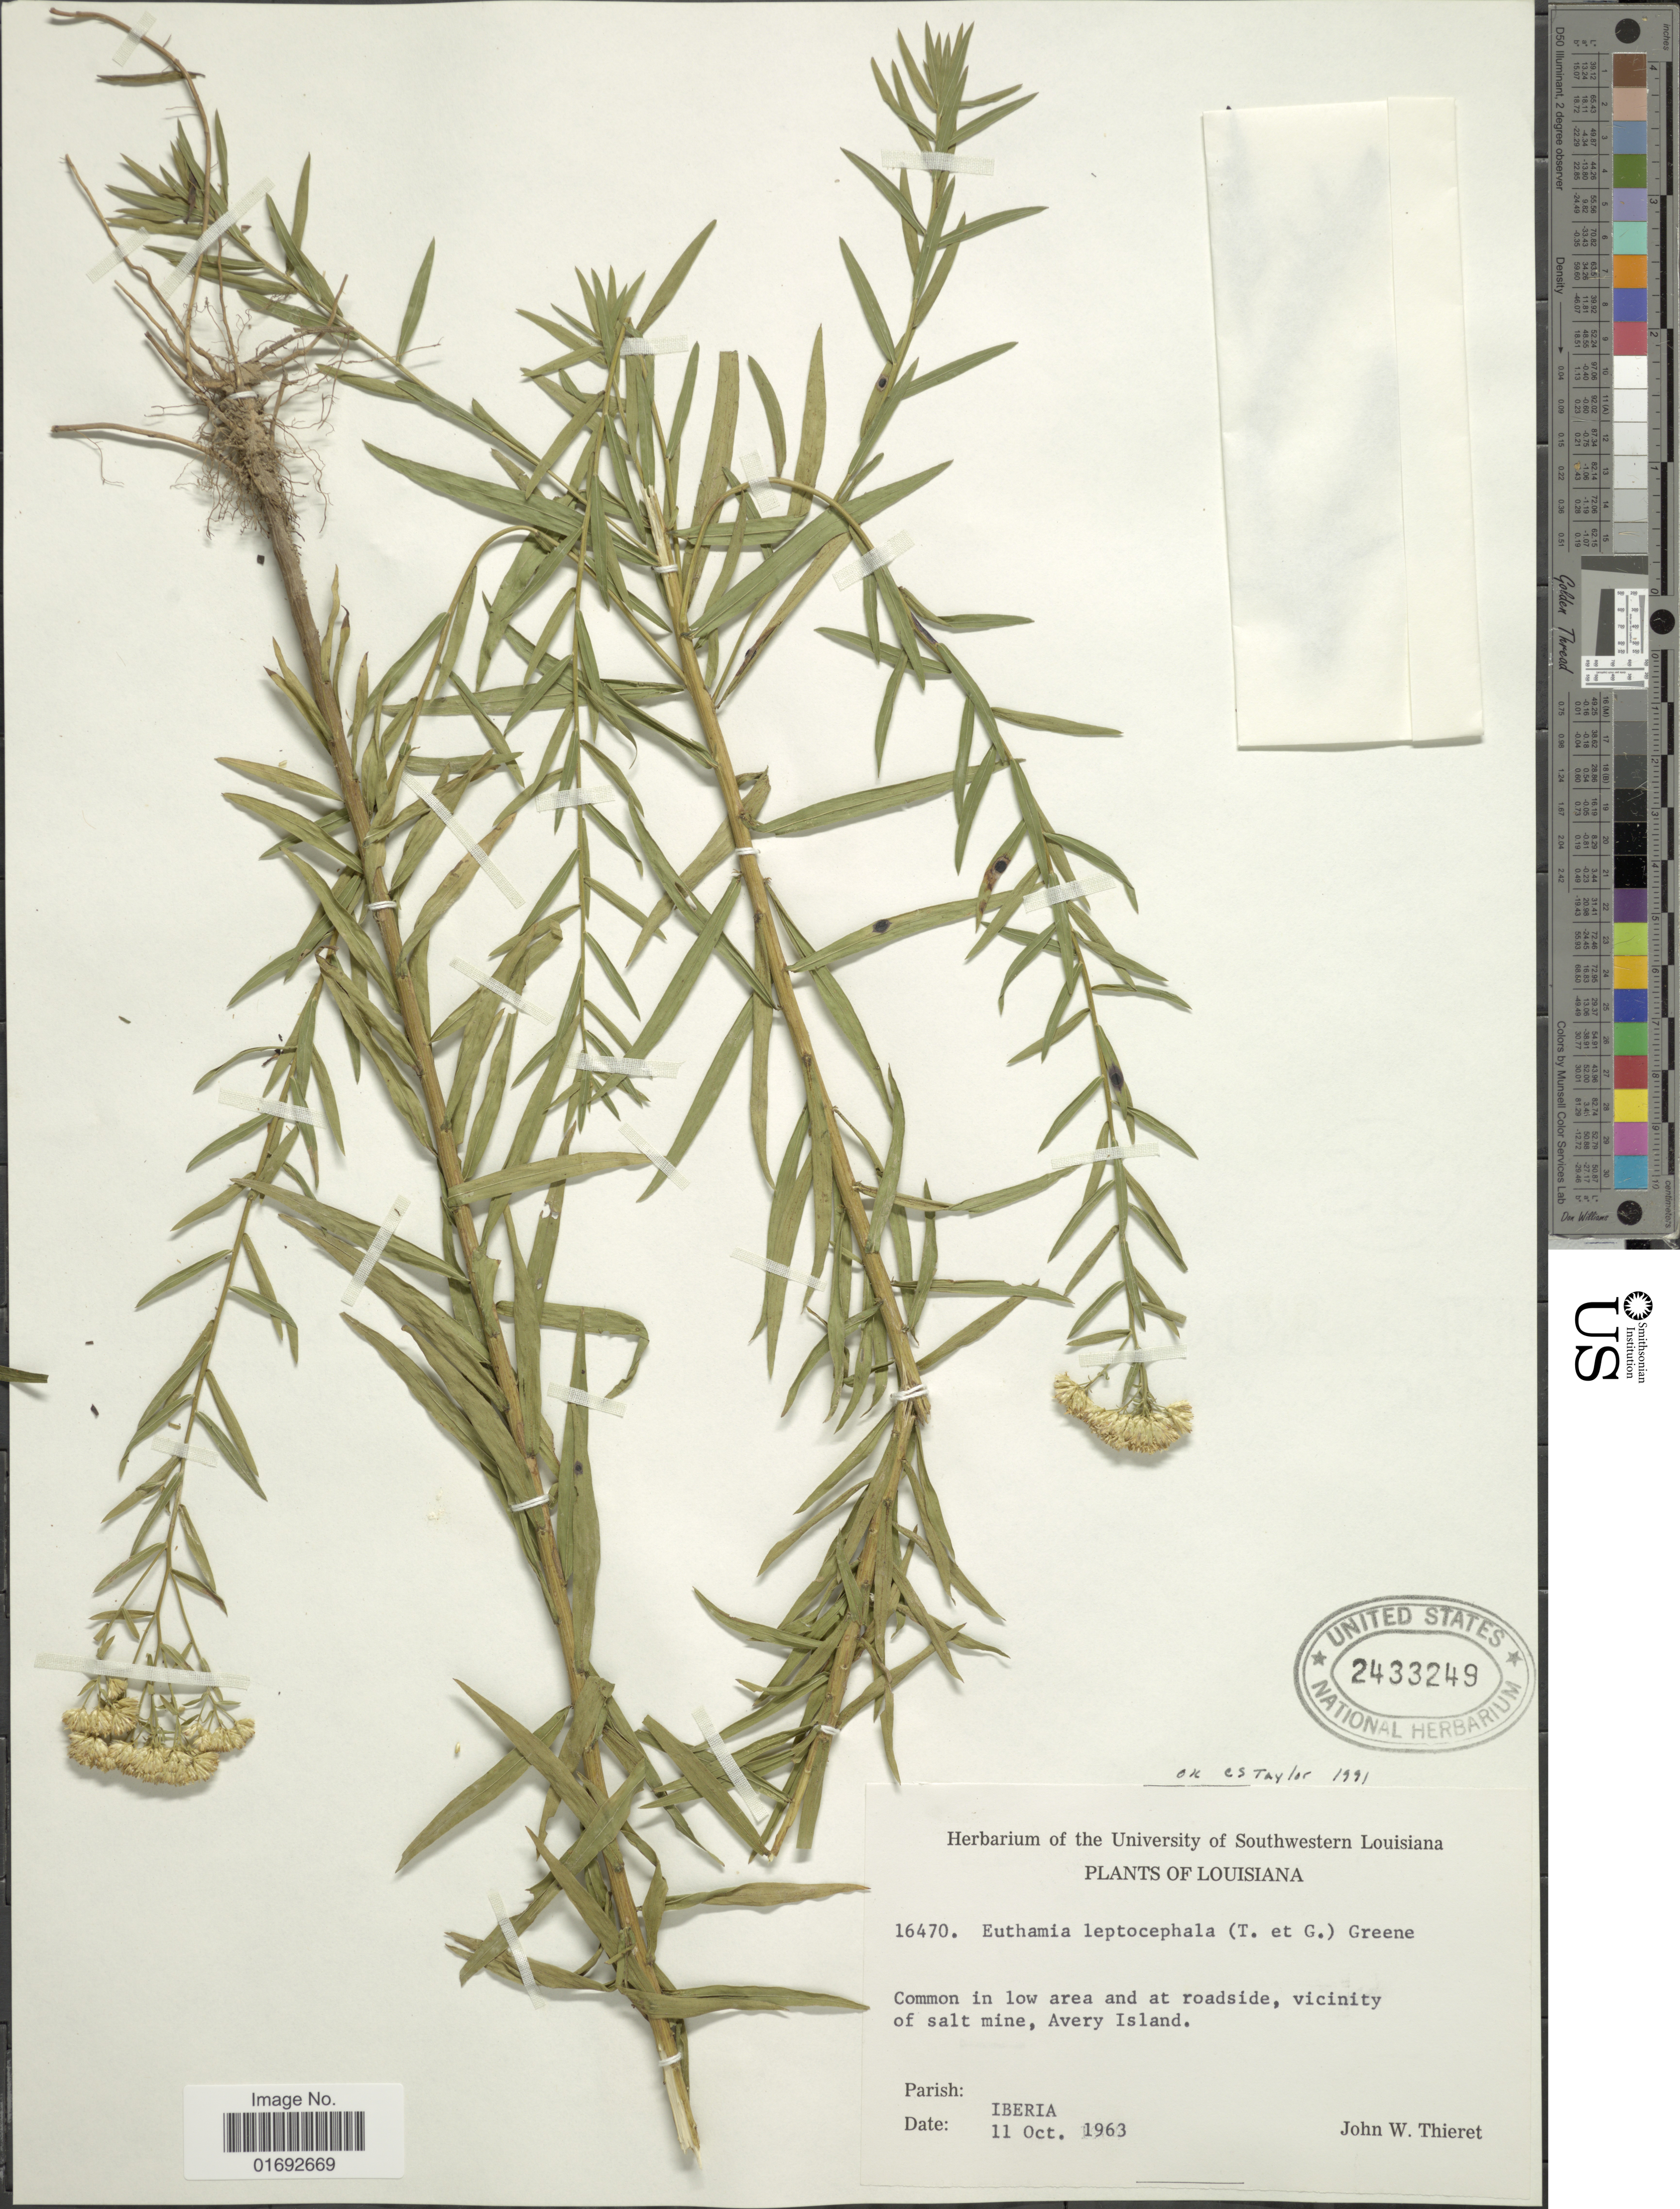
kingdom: Plantae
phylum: Tracheophyta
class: Magnoliopsida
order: Asterales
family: Asteraceae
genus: Euthamia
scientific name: Euthamia leptocephala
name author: (Torr. & A. Gray) Greene ex Porter & Britton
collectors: J. W. Thieret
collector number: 16470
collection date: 1963-10-11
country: United States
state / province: Louisiana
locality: Vicinity of salt mine, Avery Island, Parish Iberia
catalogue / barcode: US 2433249